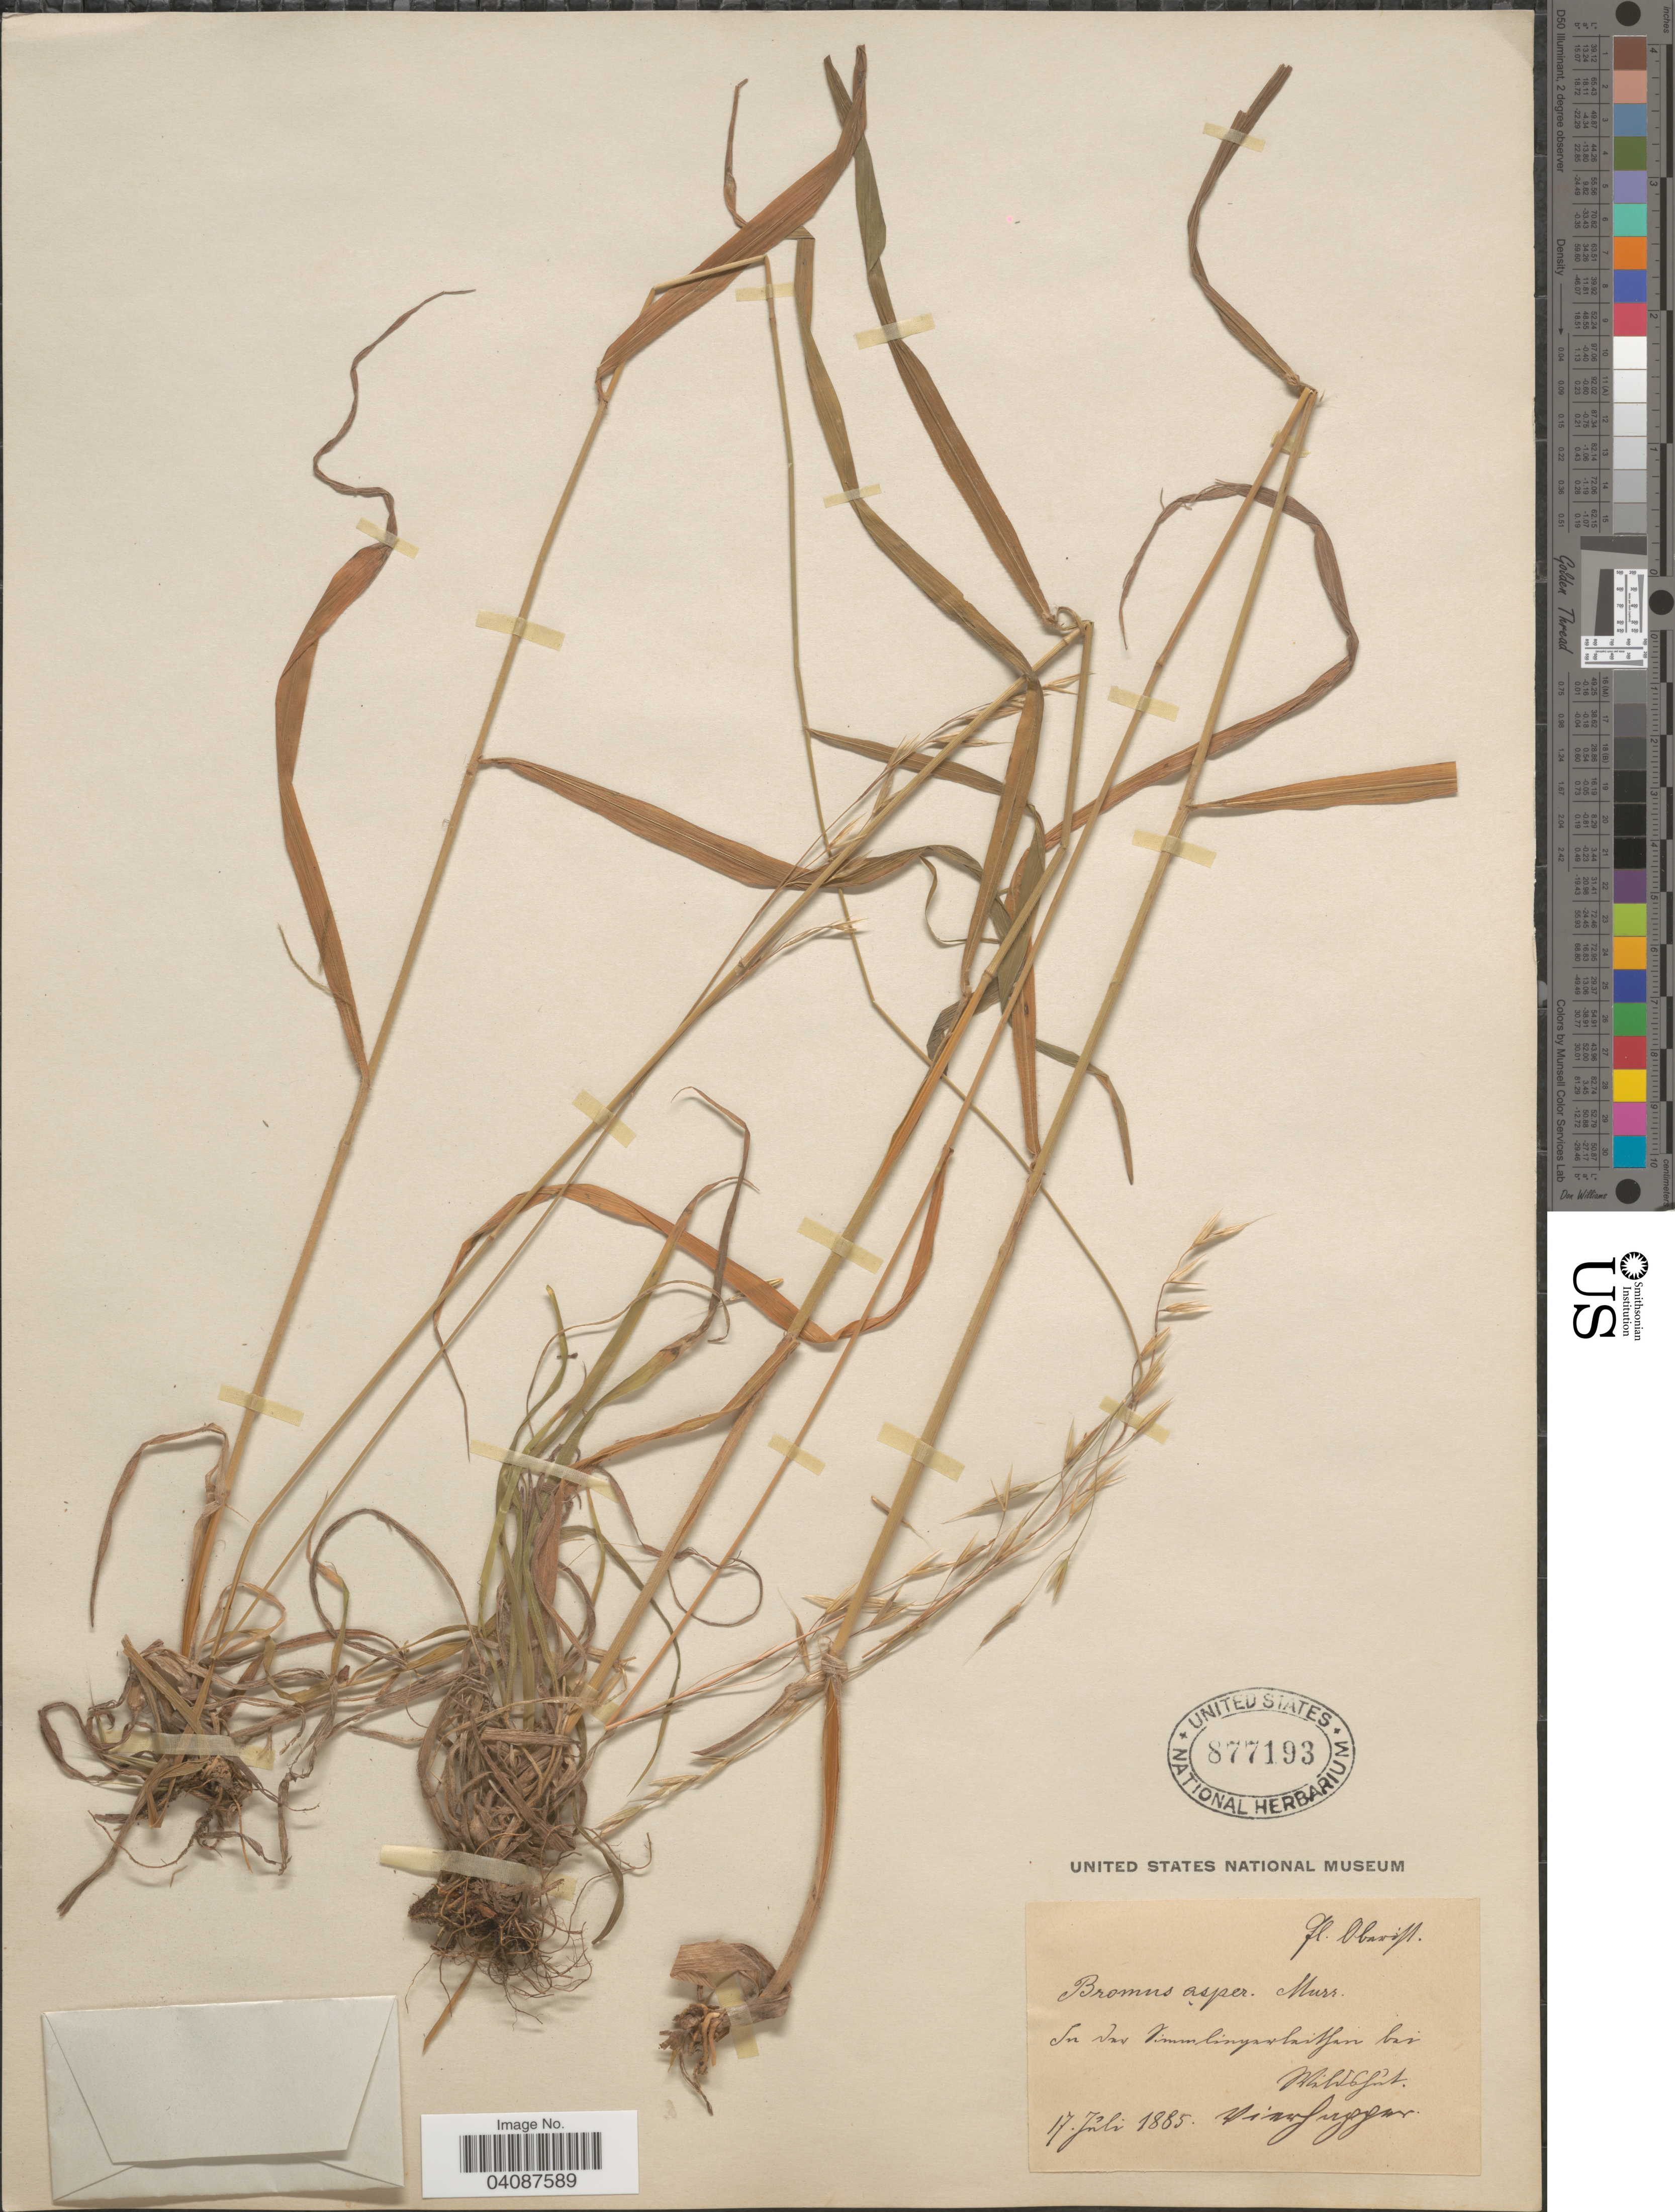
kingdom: Plantae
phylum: Tracheophyta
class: Liliopsida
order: Poales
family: Poaceae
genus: Bromus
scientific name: Bromus benekenii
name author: (Lange) Trimen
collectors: Vierhapper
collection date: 1885-07-17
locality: In der [illegible text] bei [illegible text].[interpreted]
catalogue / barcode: US 877193